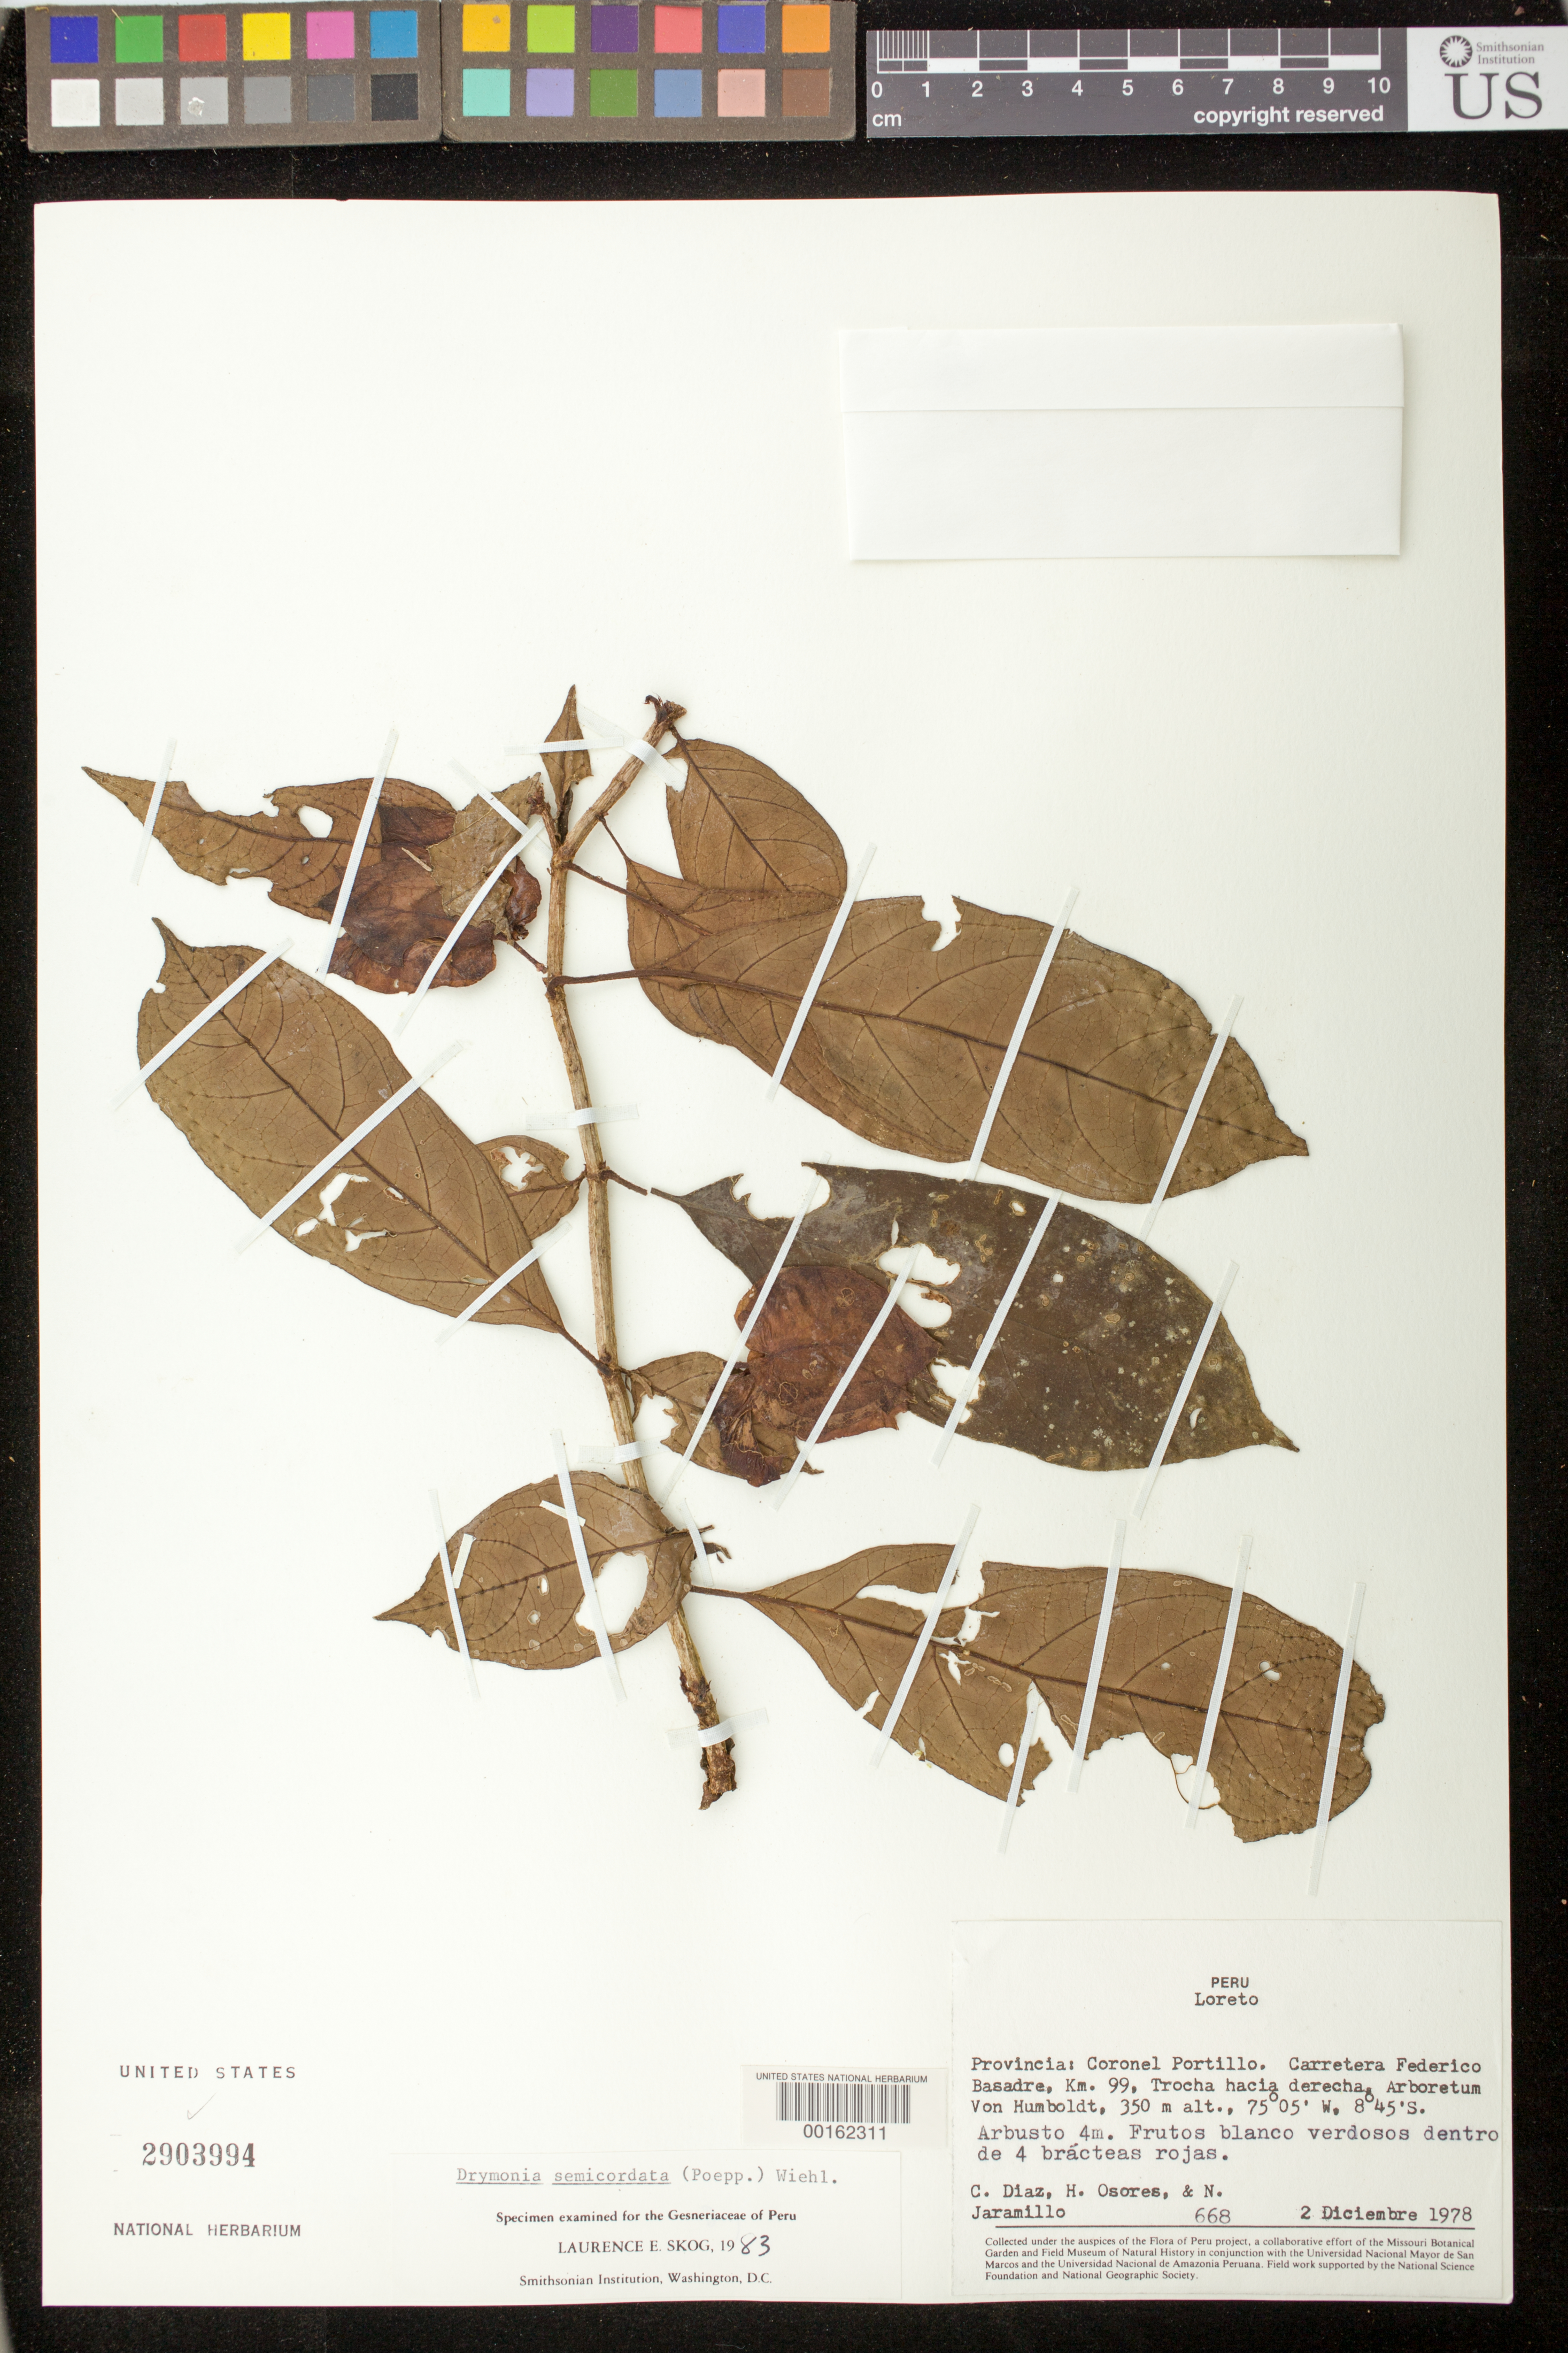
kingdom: Plantae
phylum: Tracheophyta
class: Magnoliopsida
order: Lamiales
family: Gesneriaceae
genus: Drymonia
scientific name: Drymonia semicordata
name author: (Poepp.) Wiehler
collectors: C. Díaz S. & et al.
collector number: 668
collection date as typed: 02 Dec 1978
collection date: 1978-12-02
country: Peru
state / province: Ucayali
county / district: Coronel Portillo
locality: ("Loreto") Coronel Portillo Prov., Federico Basadre highway, km 99, trail toward the right, Von Humboldt Arboretum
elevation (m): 350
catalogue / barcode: US 2903994